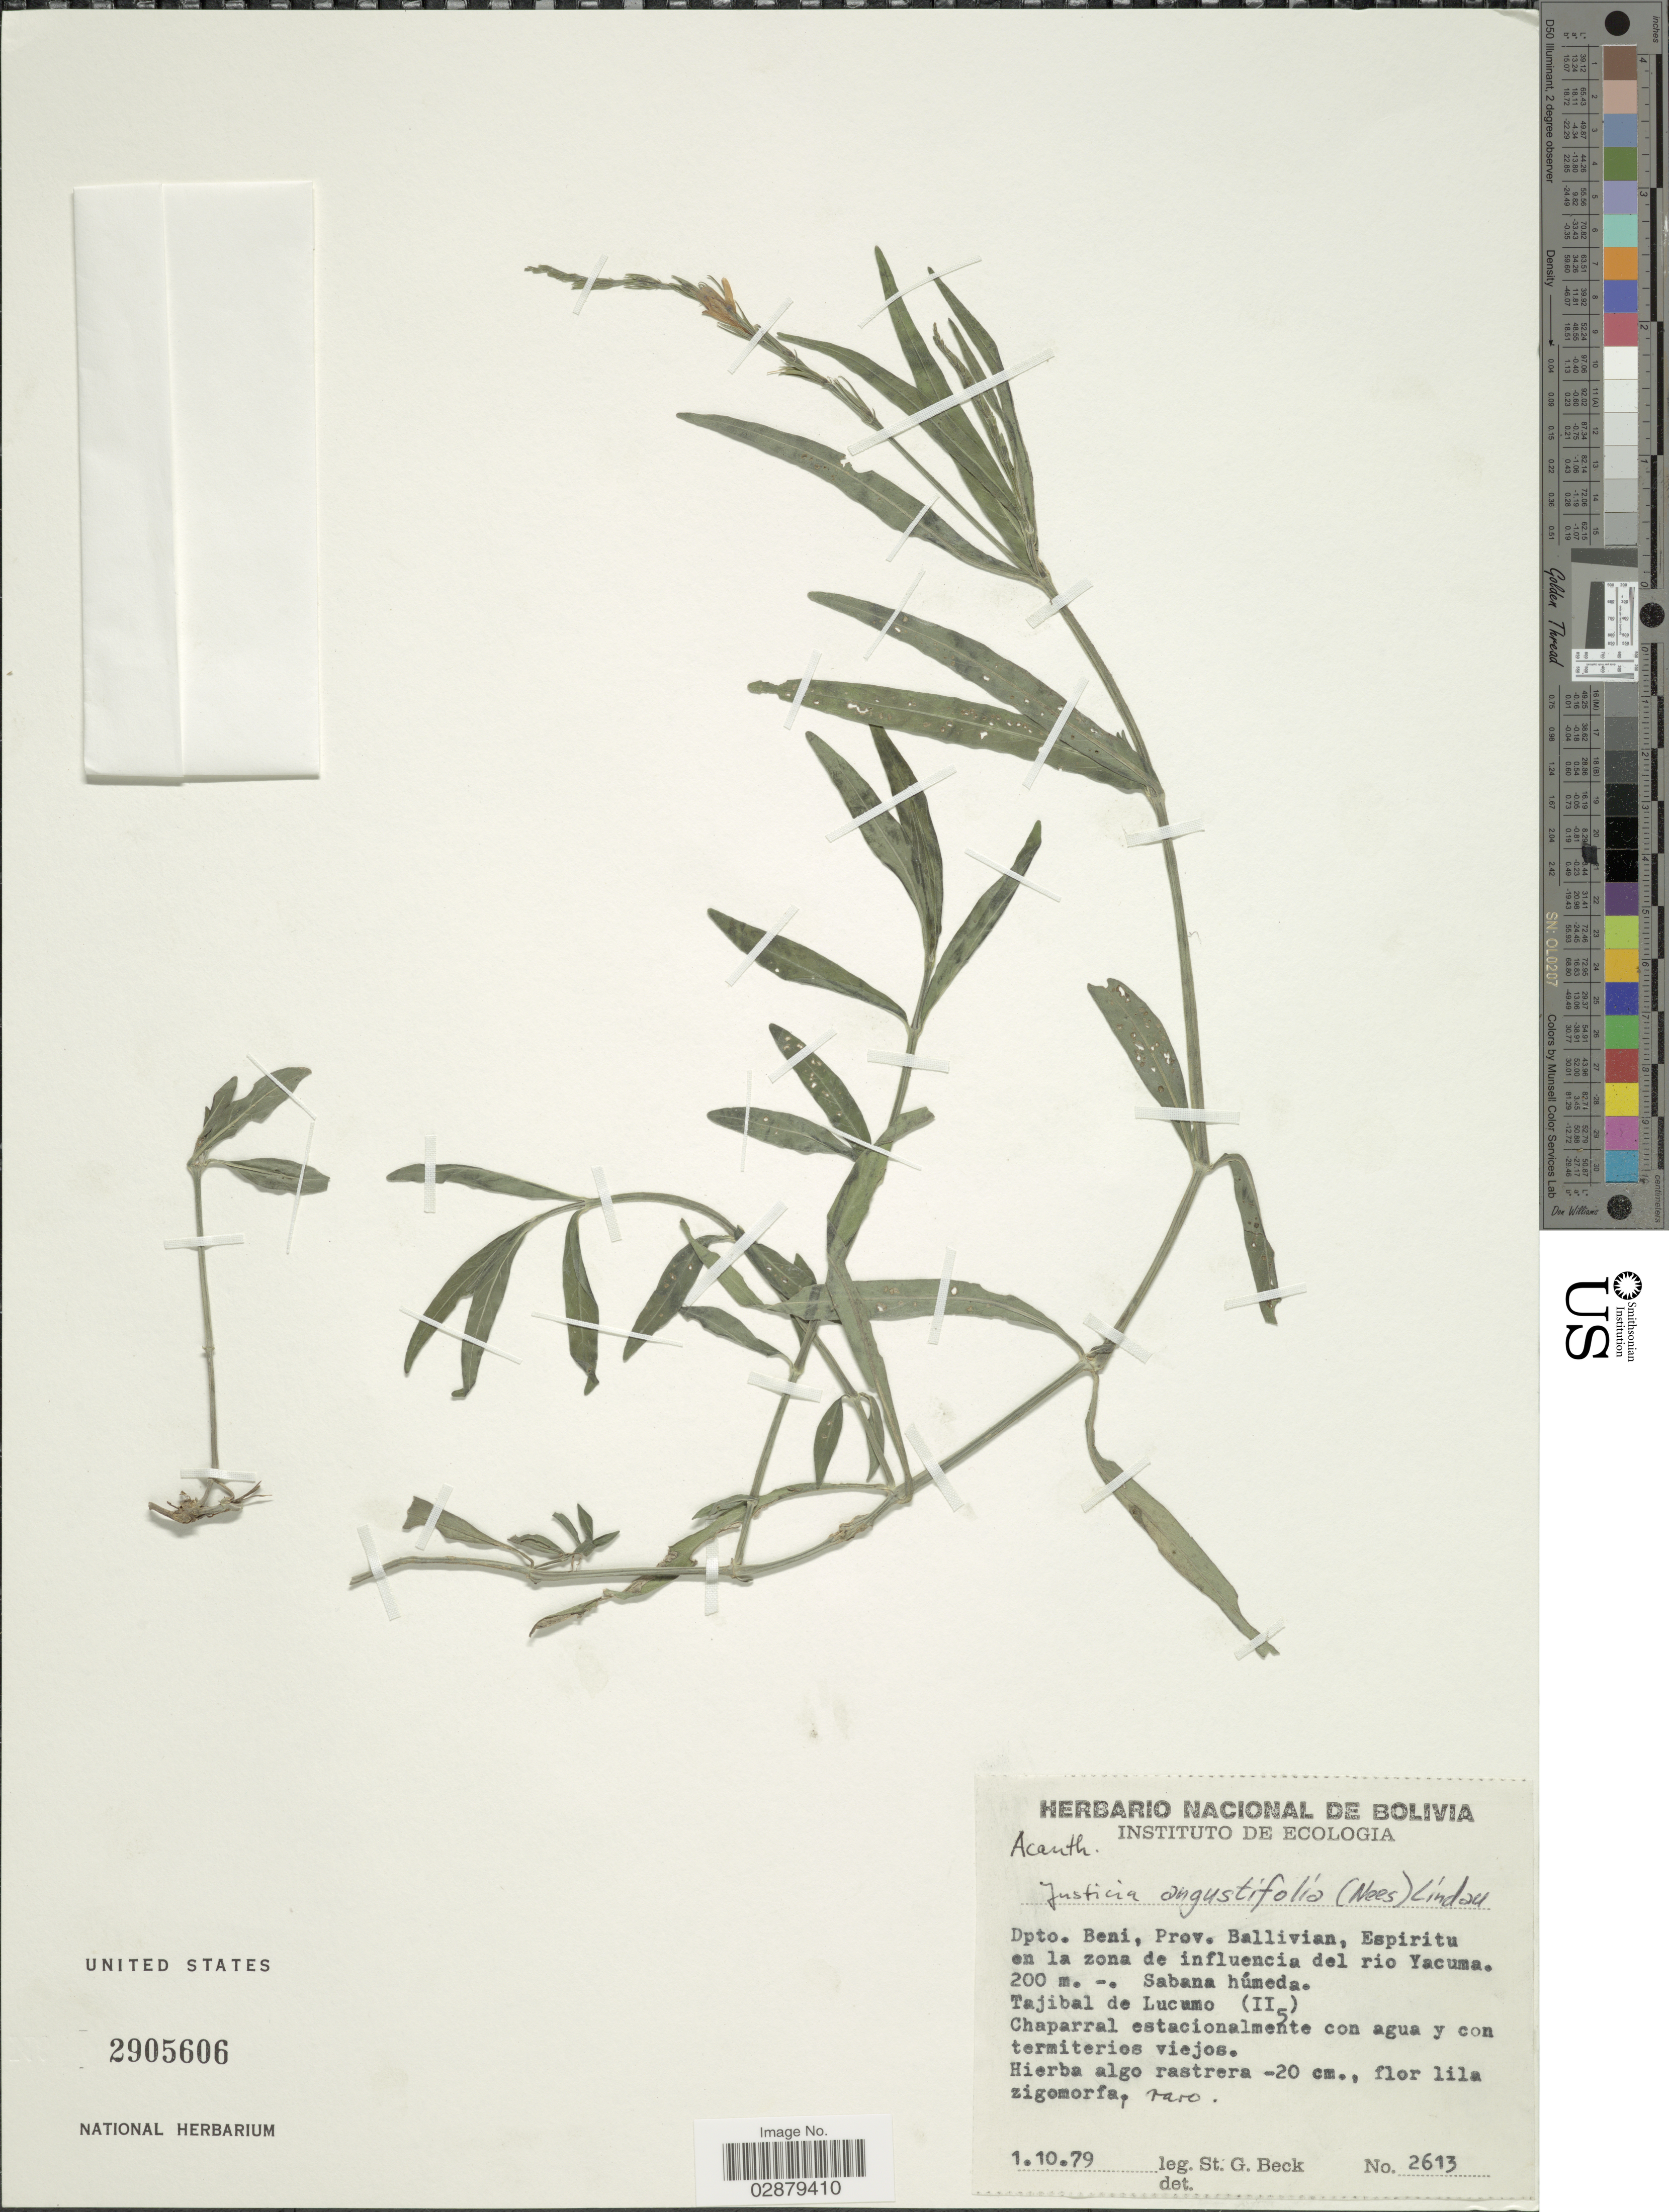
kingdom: Plantae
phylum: Tracheophyta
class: Magnoliopsida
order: Lamiales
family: Acanthaceae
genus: Justicia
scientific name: Justicia laevilinguis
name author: (Nees) Lindau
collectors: S. G. Beck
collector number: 2613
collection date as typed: Transcribed d/m/y: 1/10/79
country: Bolivia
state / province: Beni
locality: Dpto. Beni, Prov. Ballivian, Espiritu en la zona de influencia del rio Yacuma. Tajibal de Lucumo (II5).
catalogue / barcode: US 2905606